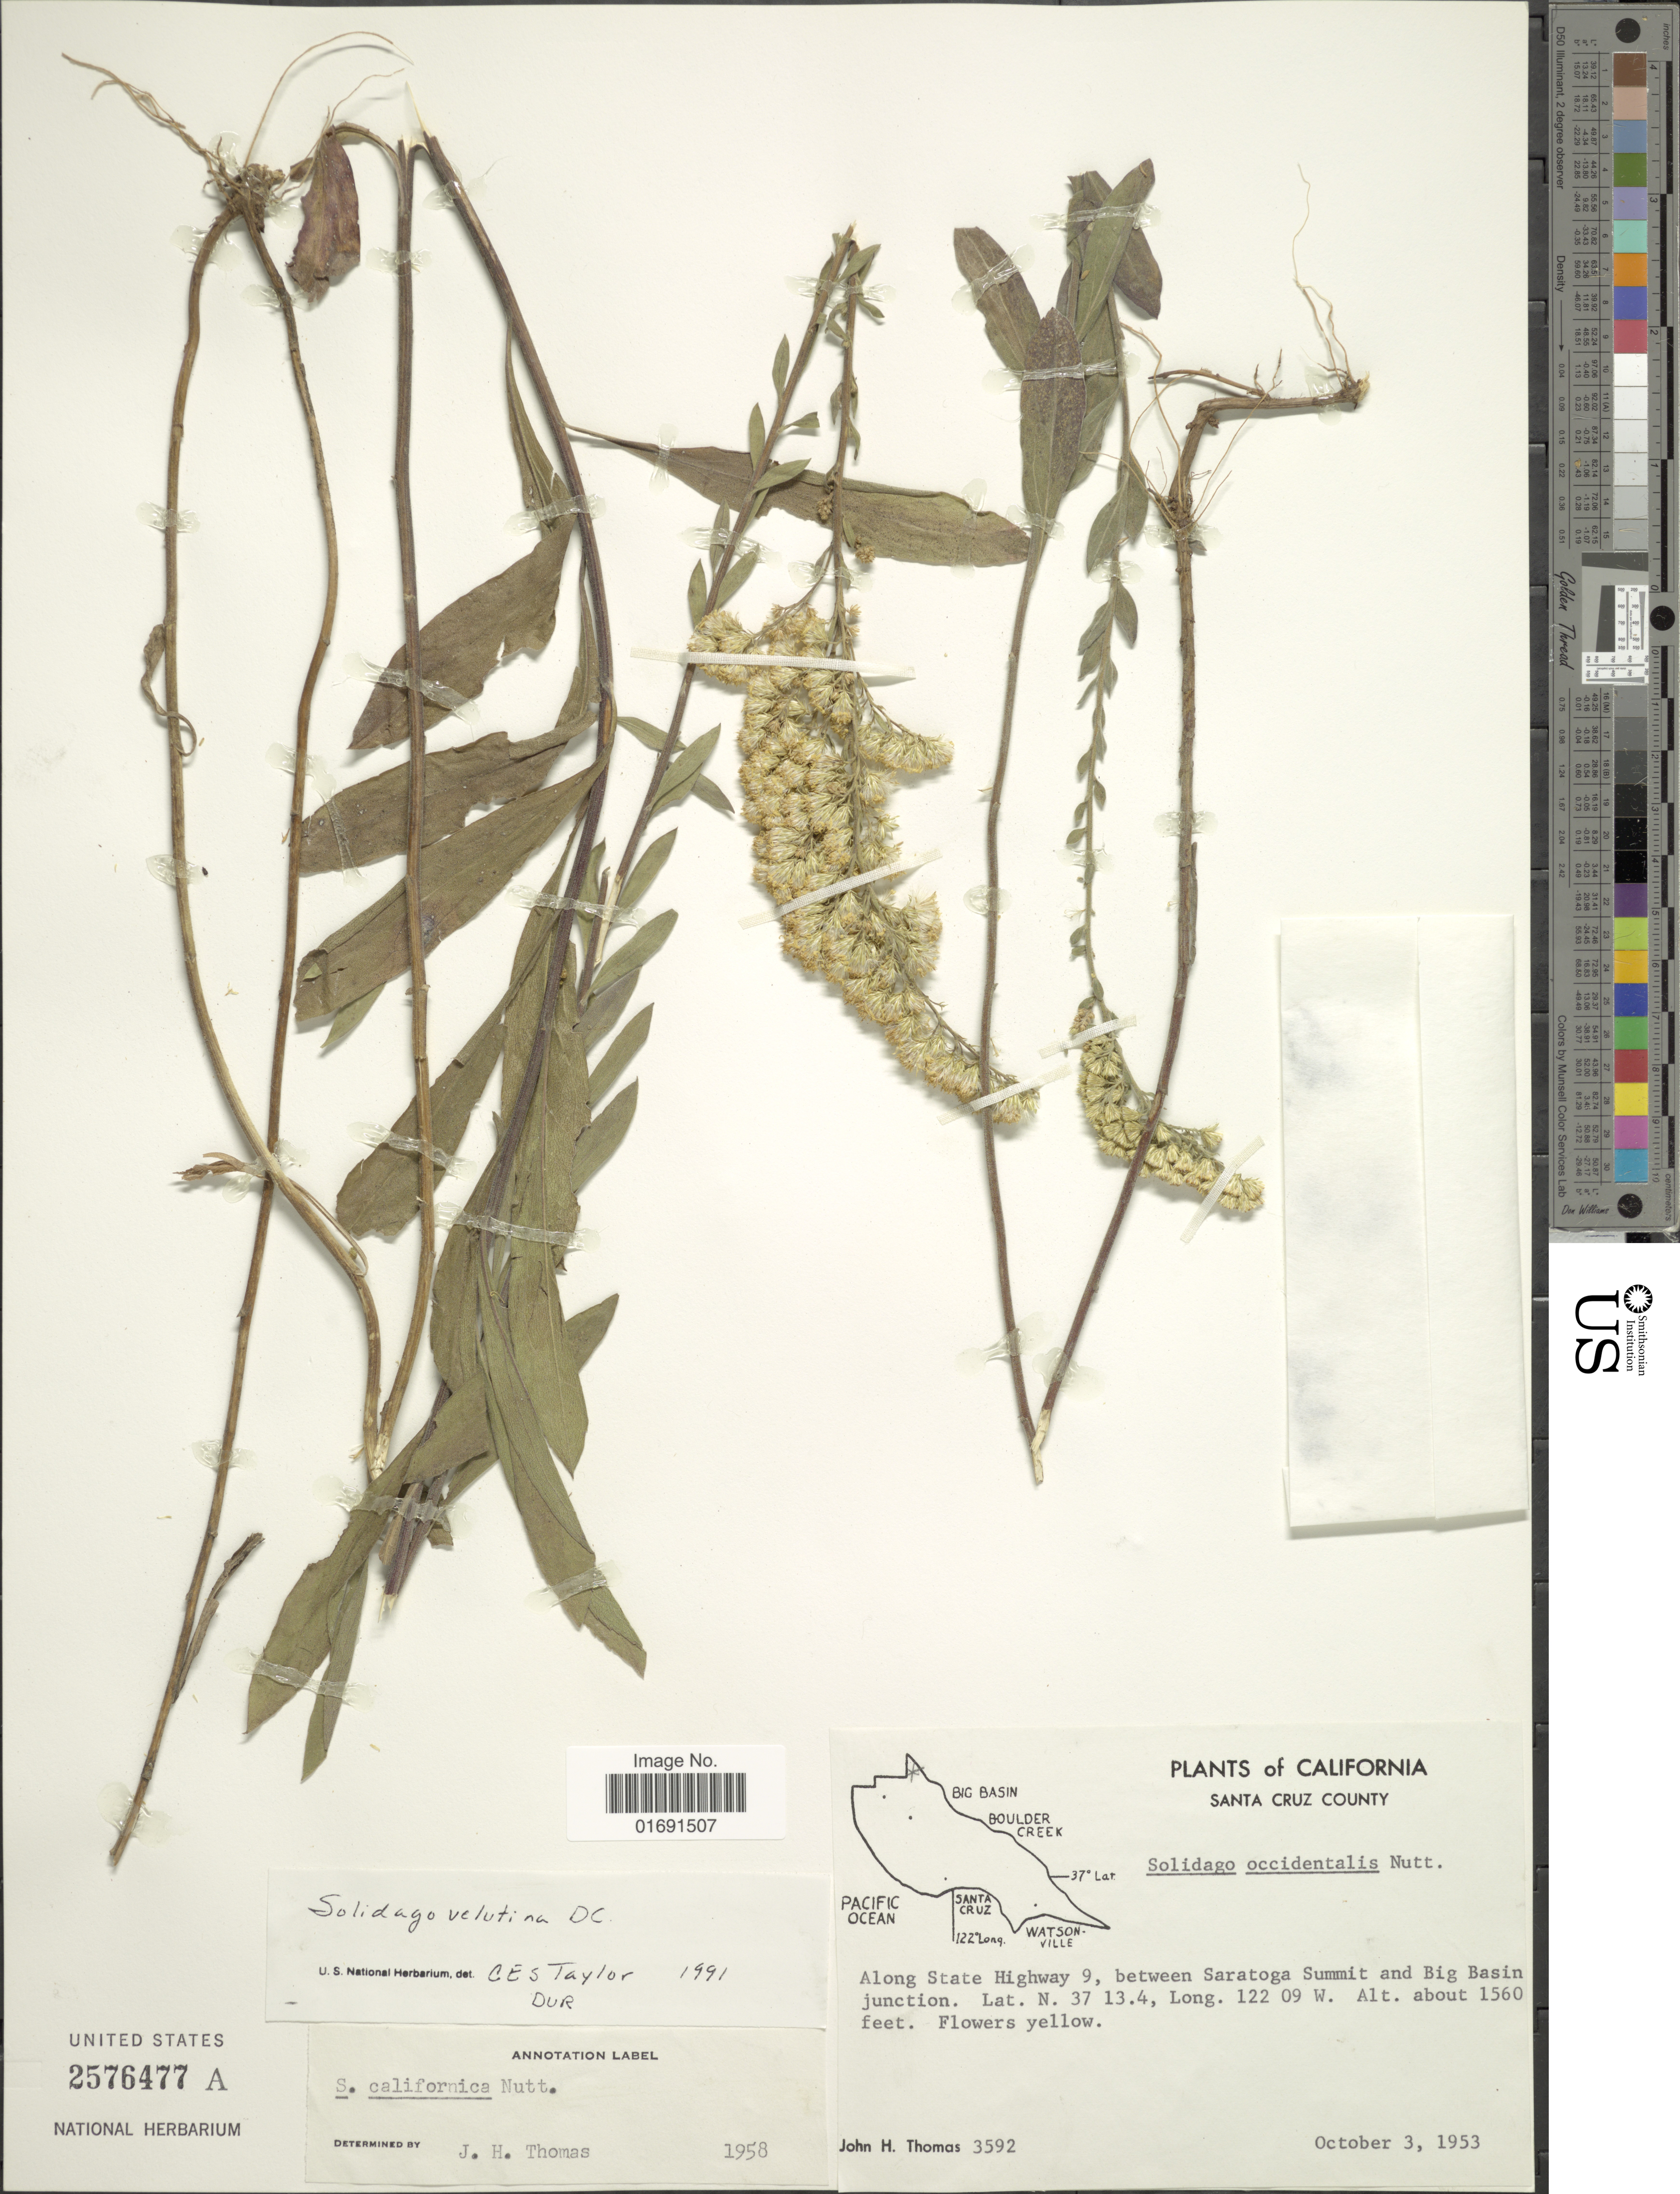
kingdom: Plantae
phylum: Tracheophyta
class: Magnoliopsida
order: Asterales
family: Asteraceae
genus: Solidago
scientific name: Solidago velutina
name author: DC.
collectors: J. H. Thomas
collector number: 3592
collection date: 1953-10-03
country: United States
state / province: California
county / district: Santa Cruz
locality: Santa Cruz County, along State Highway 9, between Saratoga Summit and Big Basin junction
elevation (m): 475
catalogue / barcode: US 2576477A